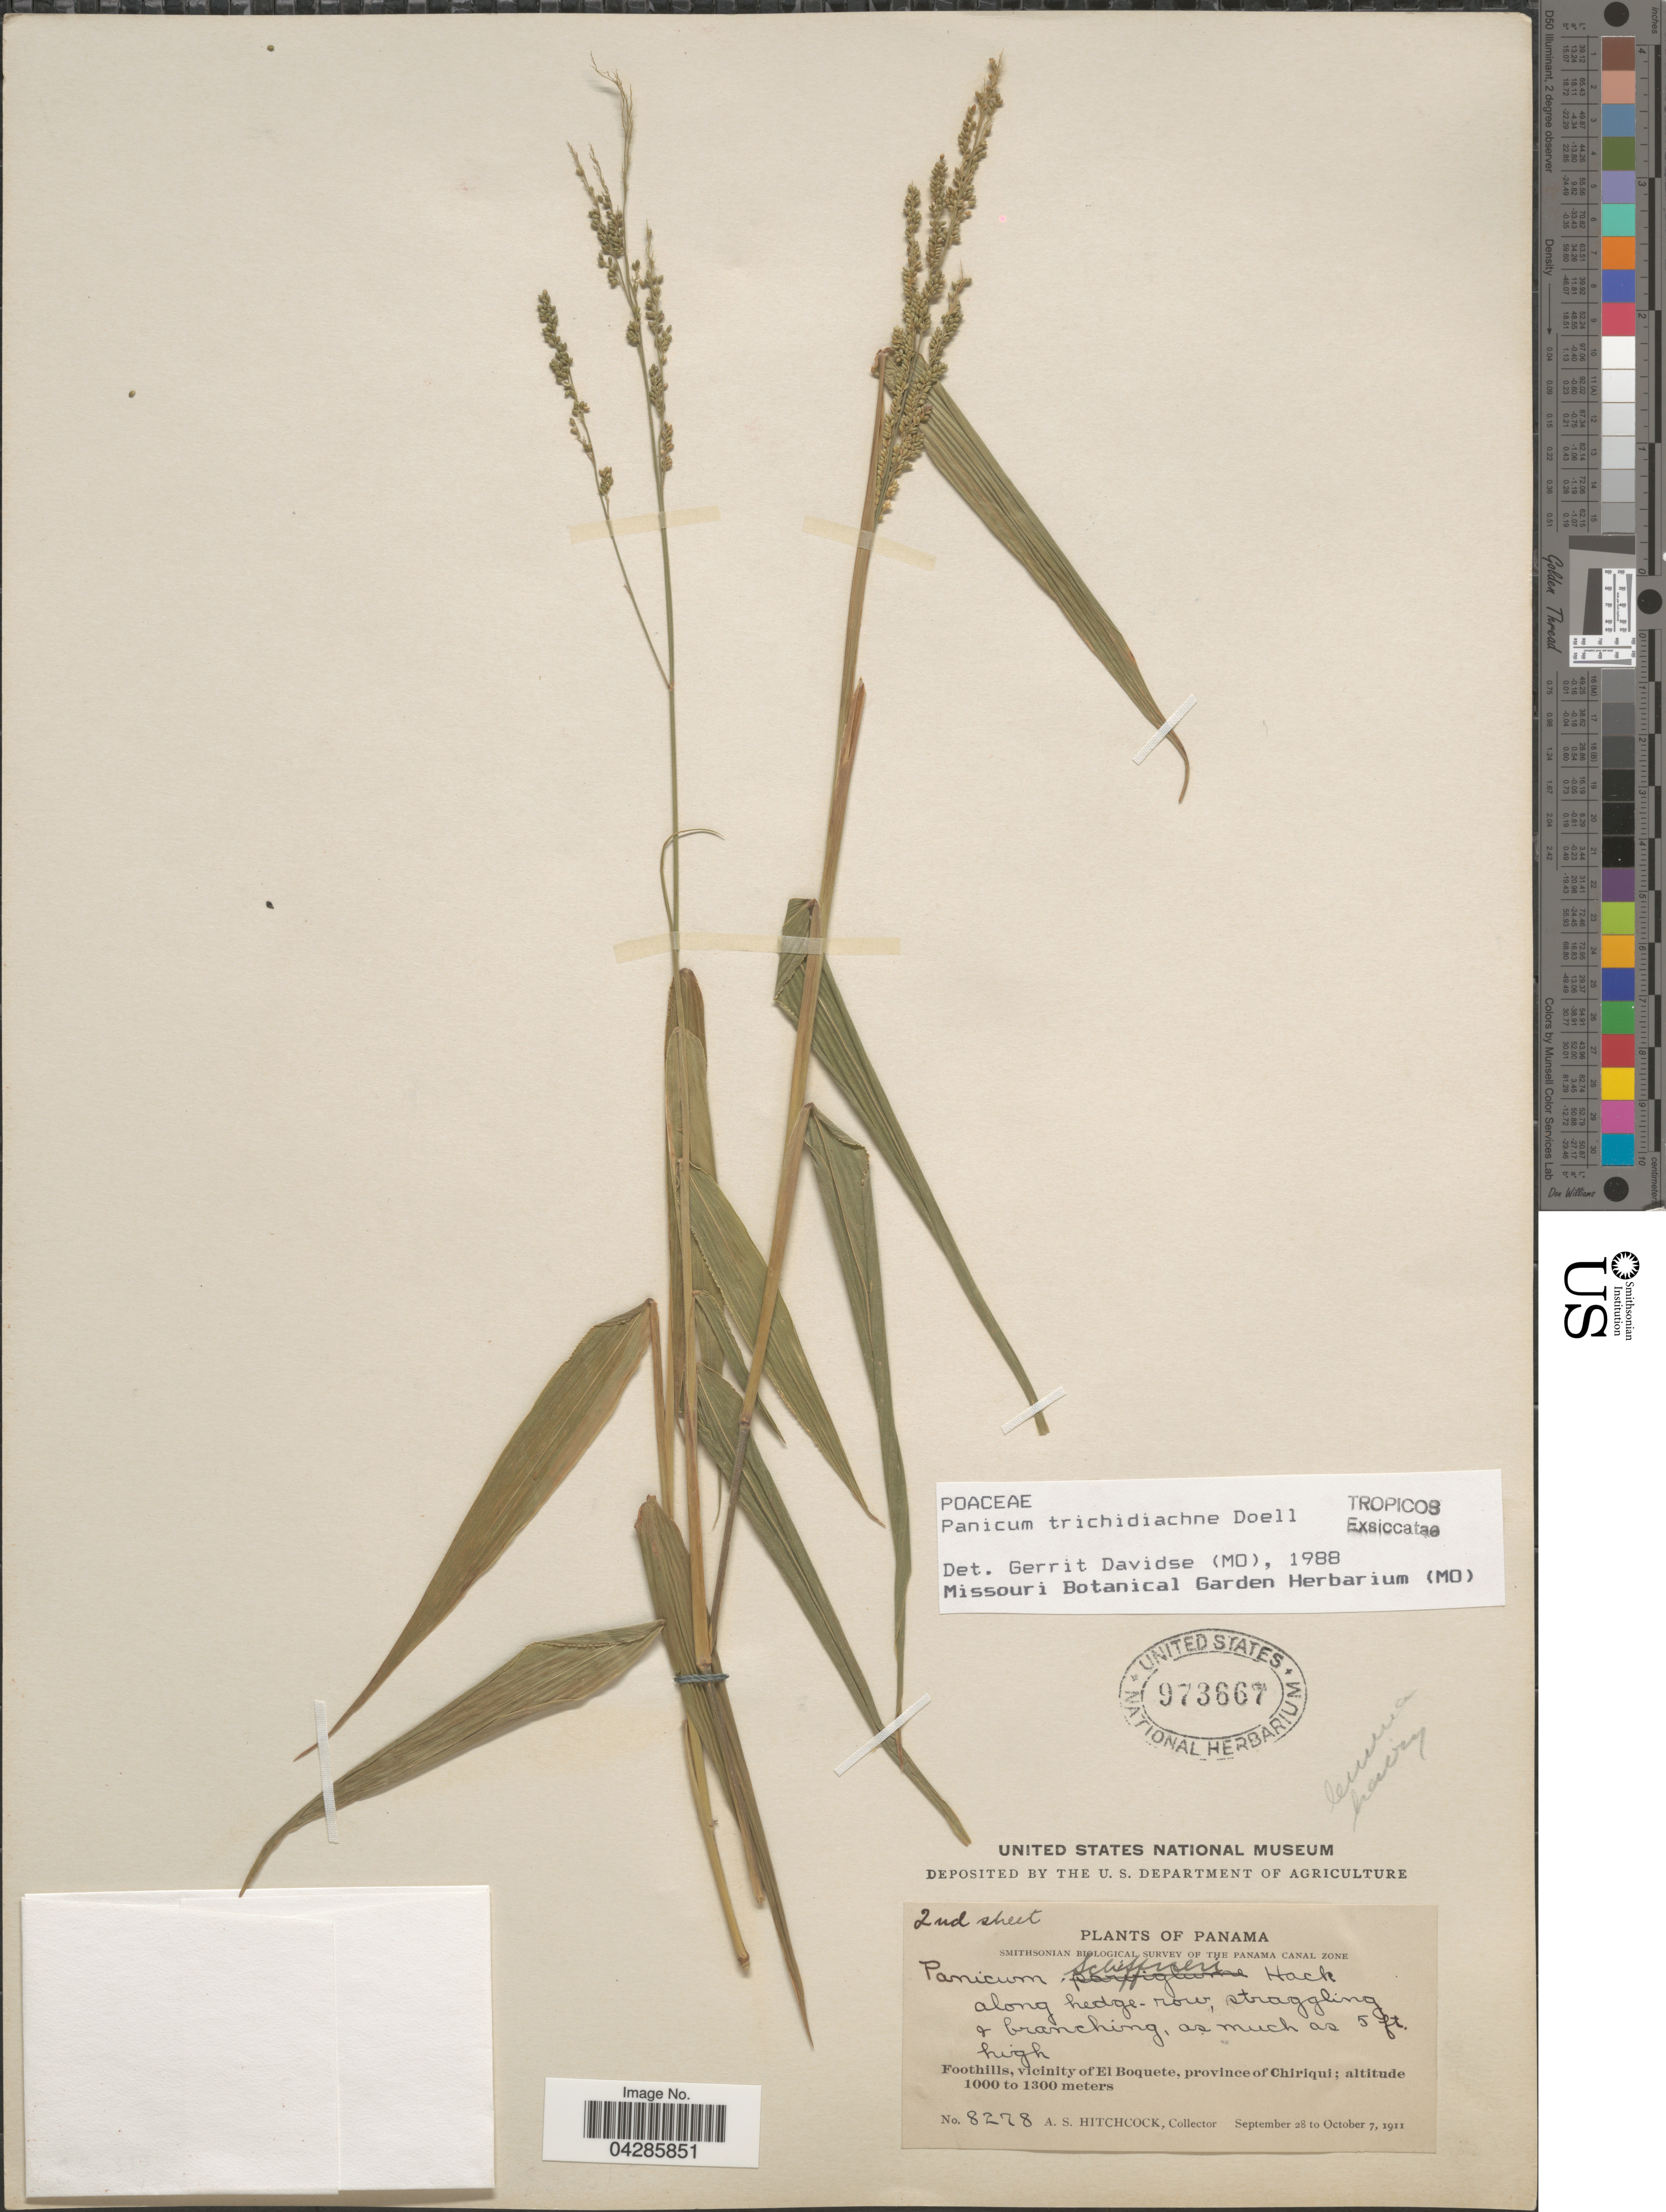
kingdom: Plantae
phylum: Tracheophyta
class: Liliopsida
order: Poales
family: Poaceae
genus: Morronea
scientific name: Morronea trichidiachnis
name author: (Döll) Zuloaga & Scataglini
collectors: A. S. Hitchcock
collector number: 8278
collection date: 1911-09-28/1911-10-07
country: Panama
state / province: Chiriqui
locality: Smithsonian Biological Survey of the Panama Canal Zone. Foothills, vicinity of El Boquete, province of Chiriqui.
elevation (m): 1000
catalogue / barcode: US 973667